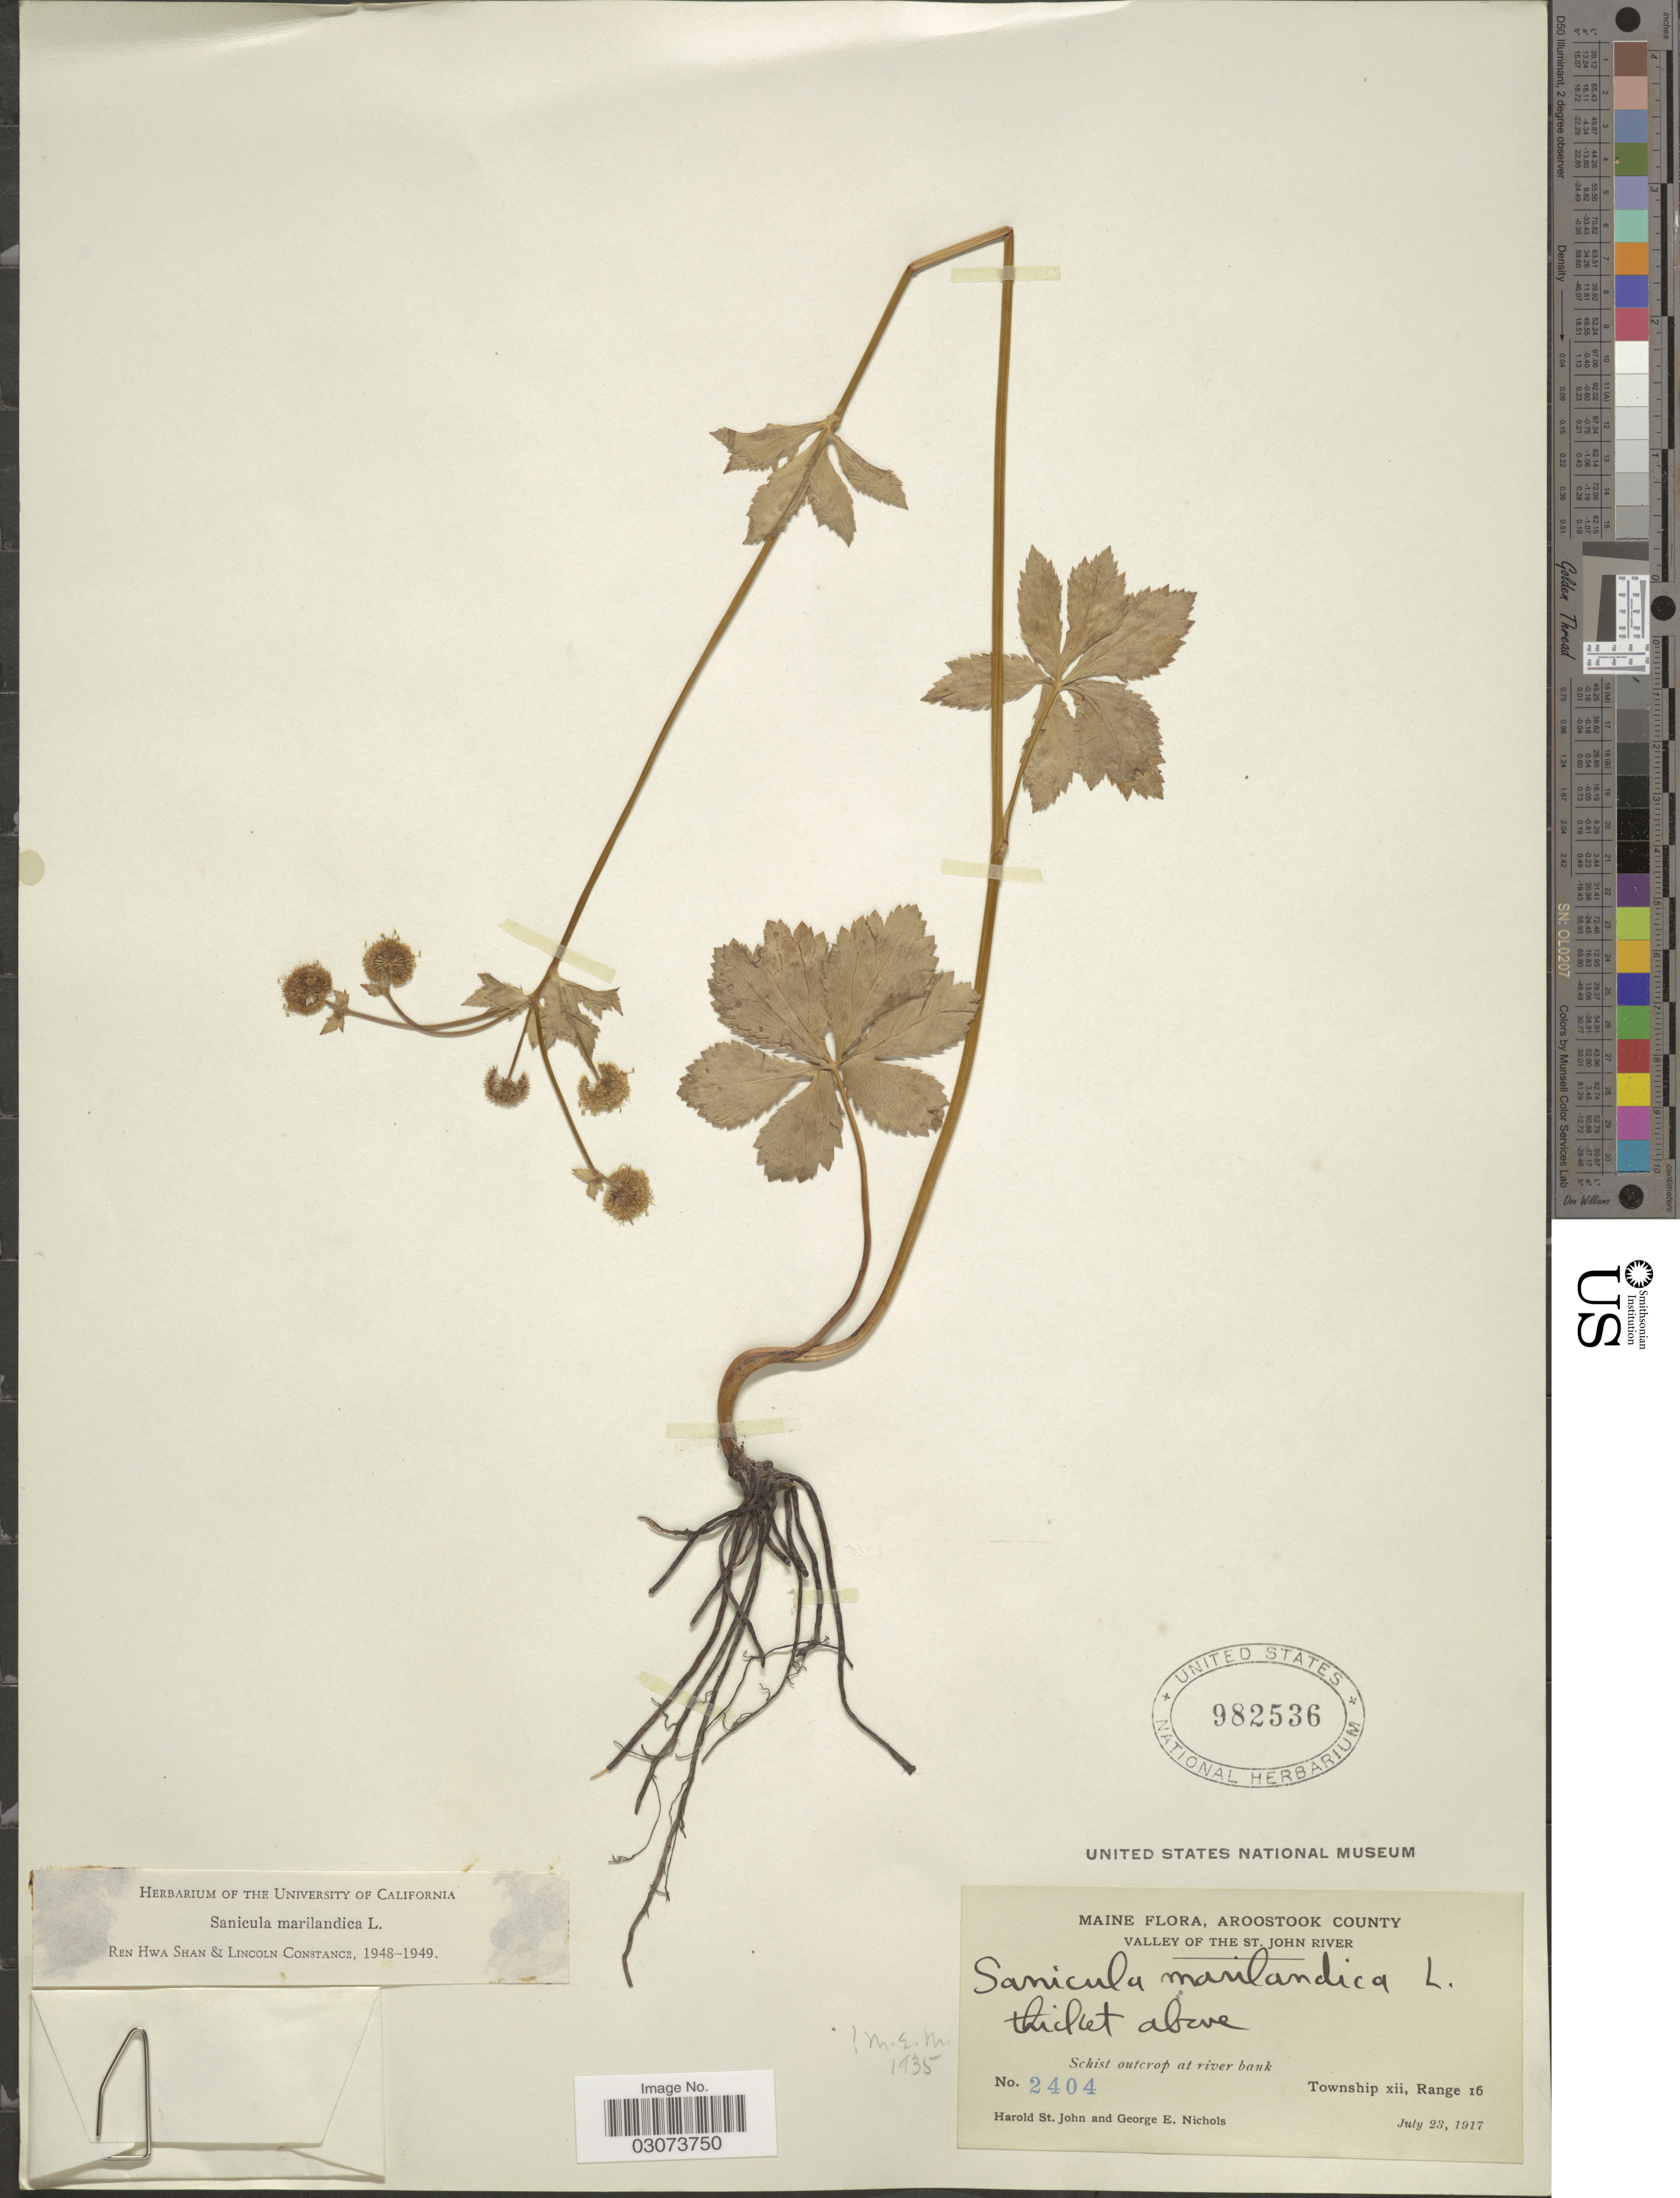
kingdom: Plantae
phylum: Tracheophyta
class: Magnoliopsida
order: Apiales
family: Apiaceae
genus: Sanicula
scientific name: Sanicula marilandica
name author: L.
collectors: H. St. John & G. E. Nichols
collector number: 2404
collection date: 1917-07-23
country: United States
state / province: Maine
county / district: Aroostook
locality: Valley of the St. John River. Township xii, Range 16.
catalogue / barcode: US 982536